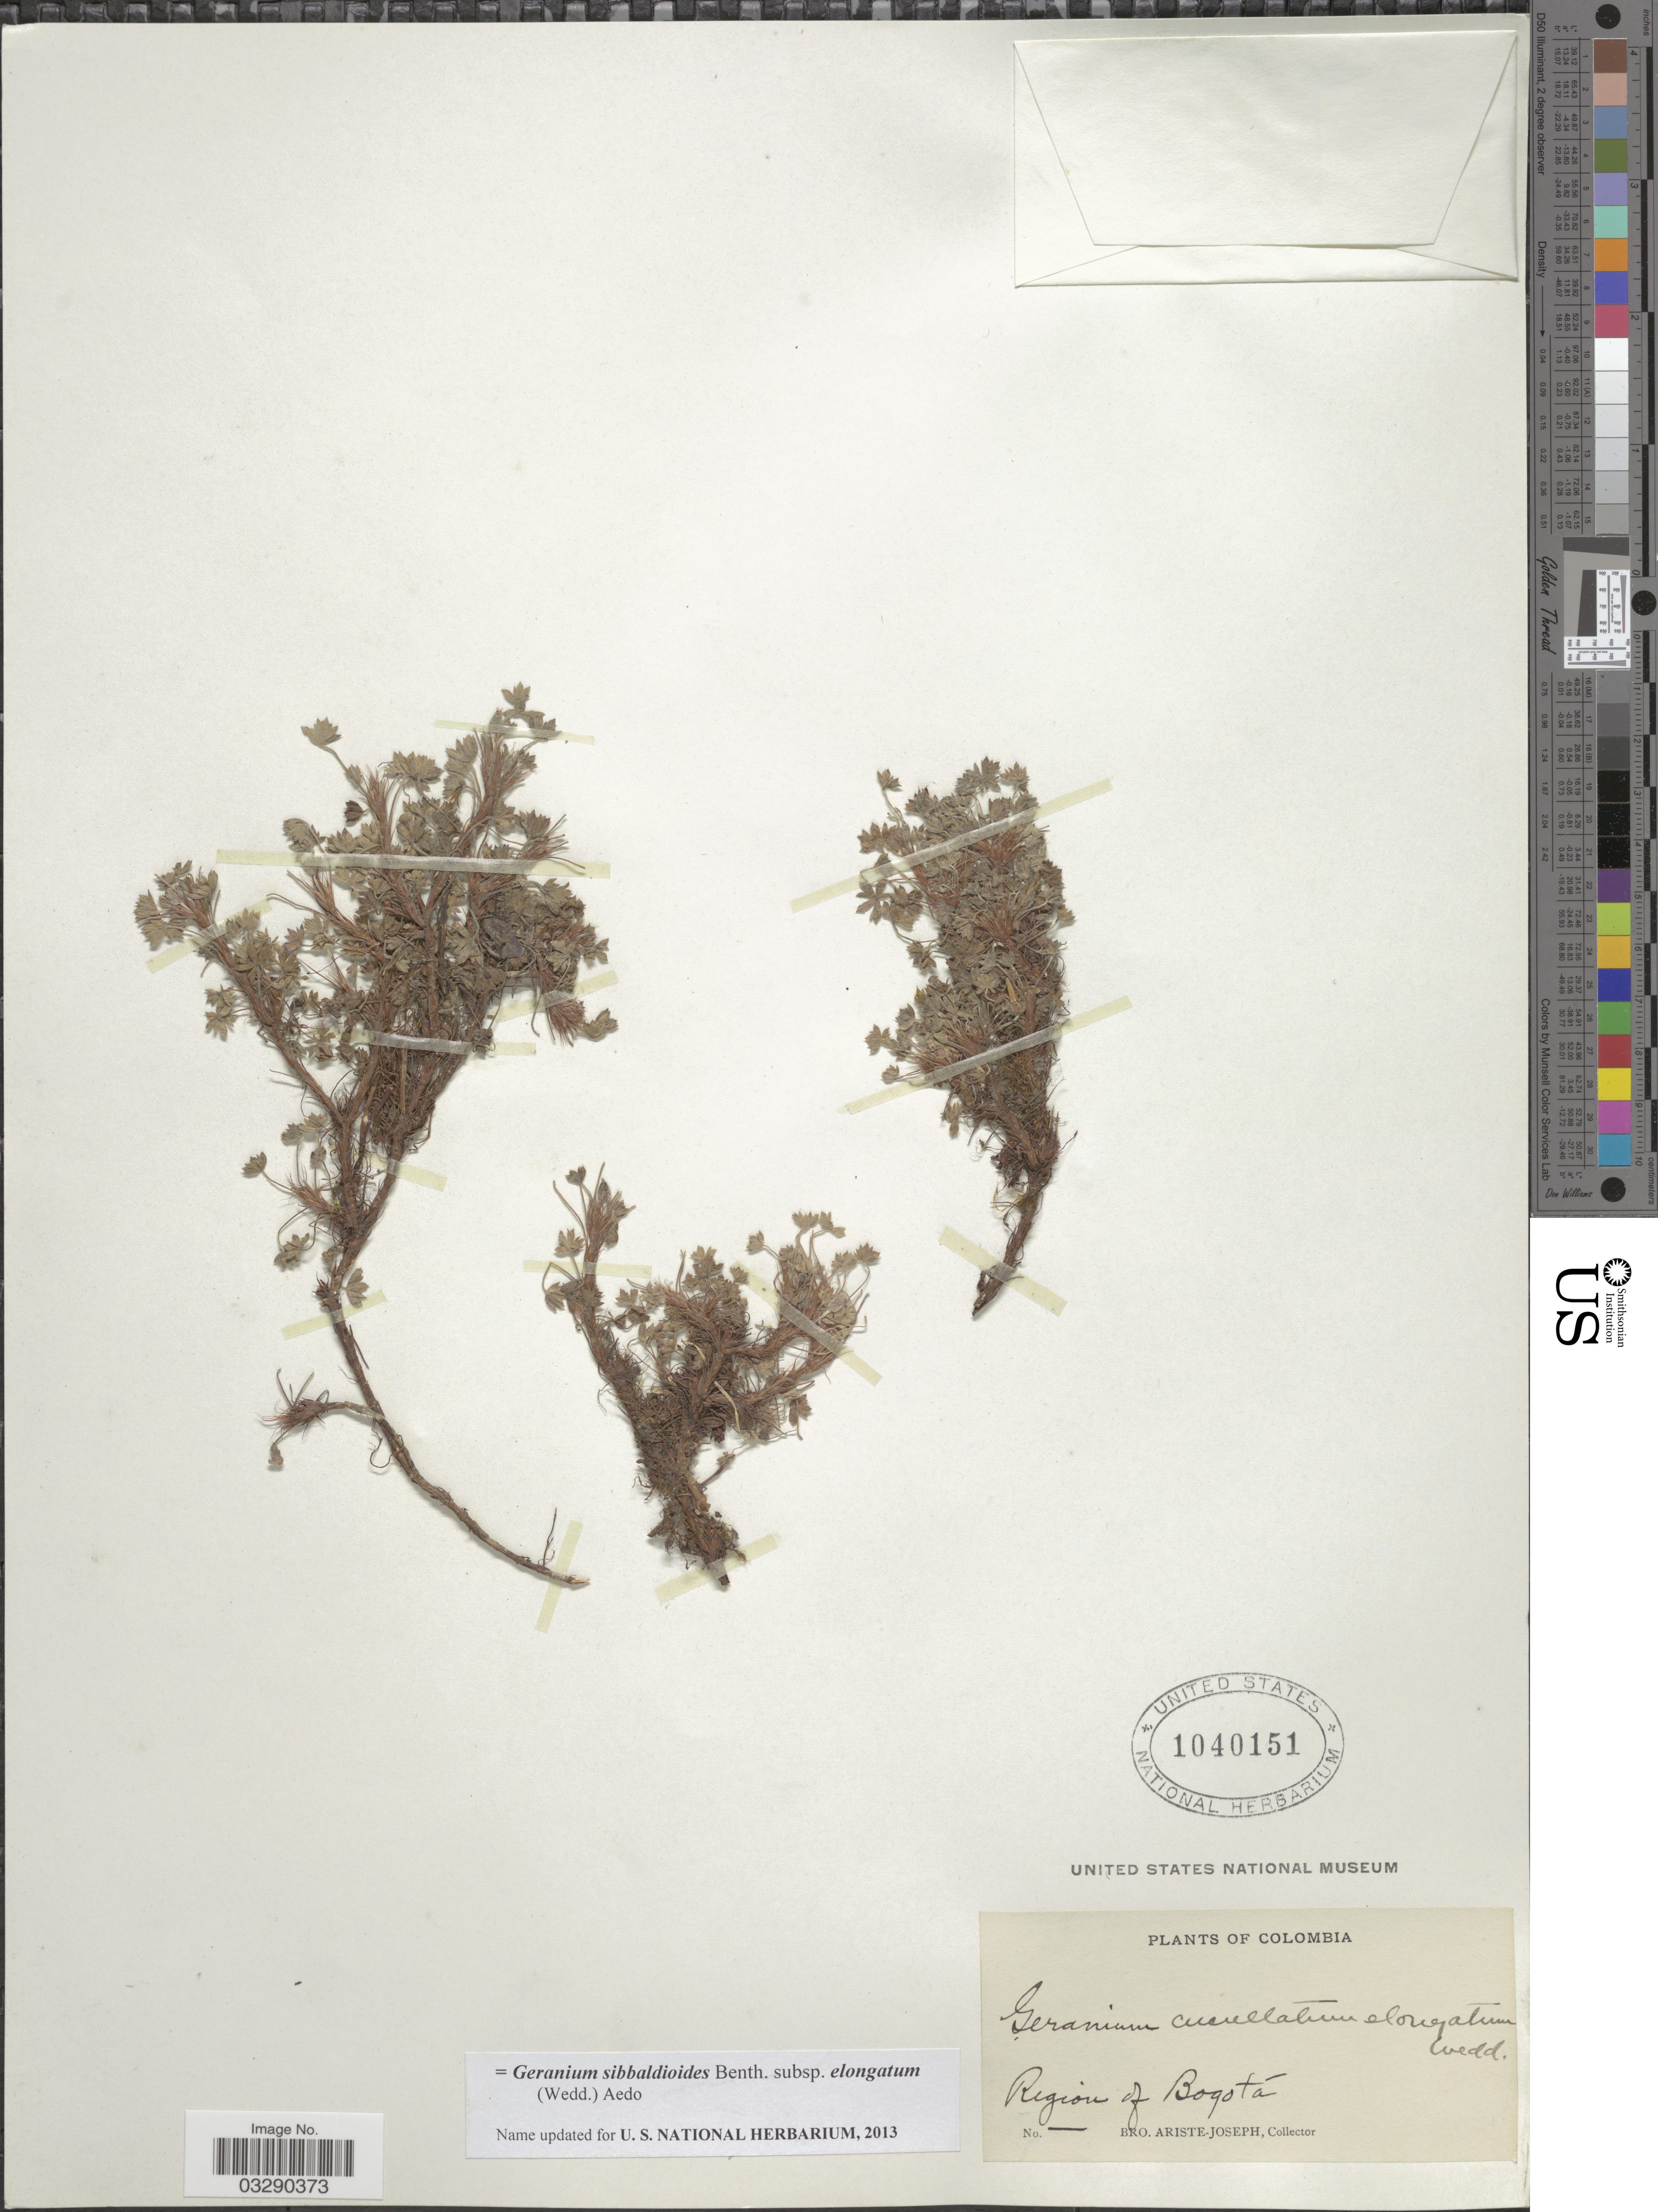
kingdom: Plantae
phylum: Tracheophyta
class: Magnoliopsida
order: Geraniales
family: Geraniaceae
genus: Geranium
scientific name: Geranium sibbaldioides subsp. elongatum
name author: (Wedd.) Aedo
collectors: Bro. Ariste-Joseph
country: Colombia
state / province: Bogota D.C.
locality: Region of Bogotá.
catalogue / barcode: US 1040151